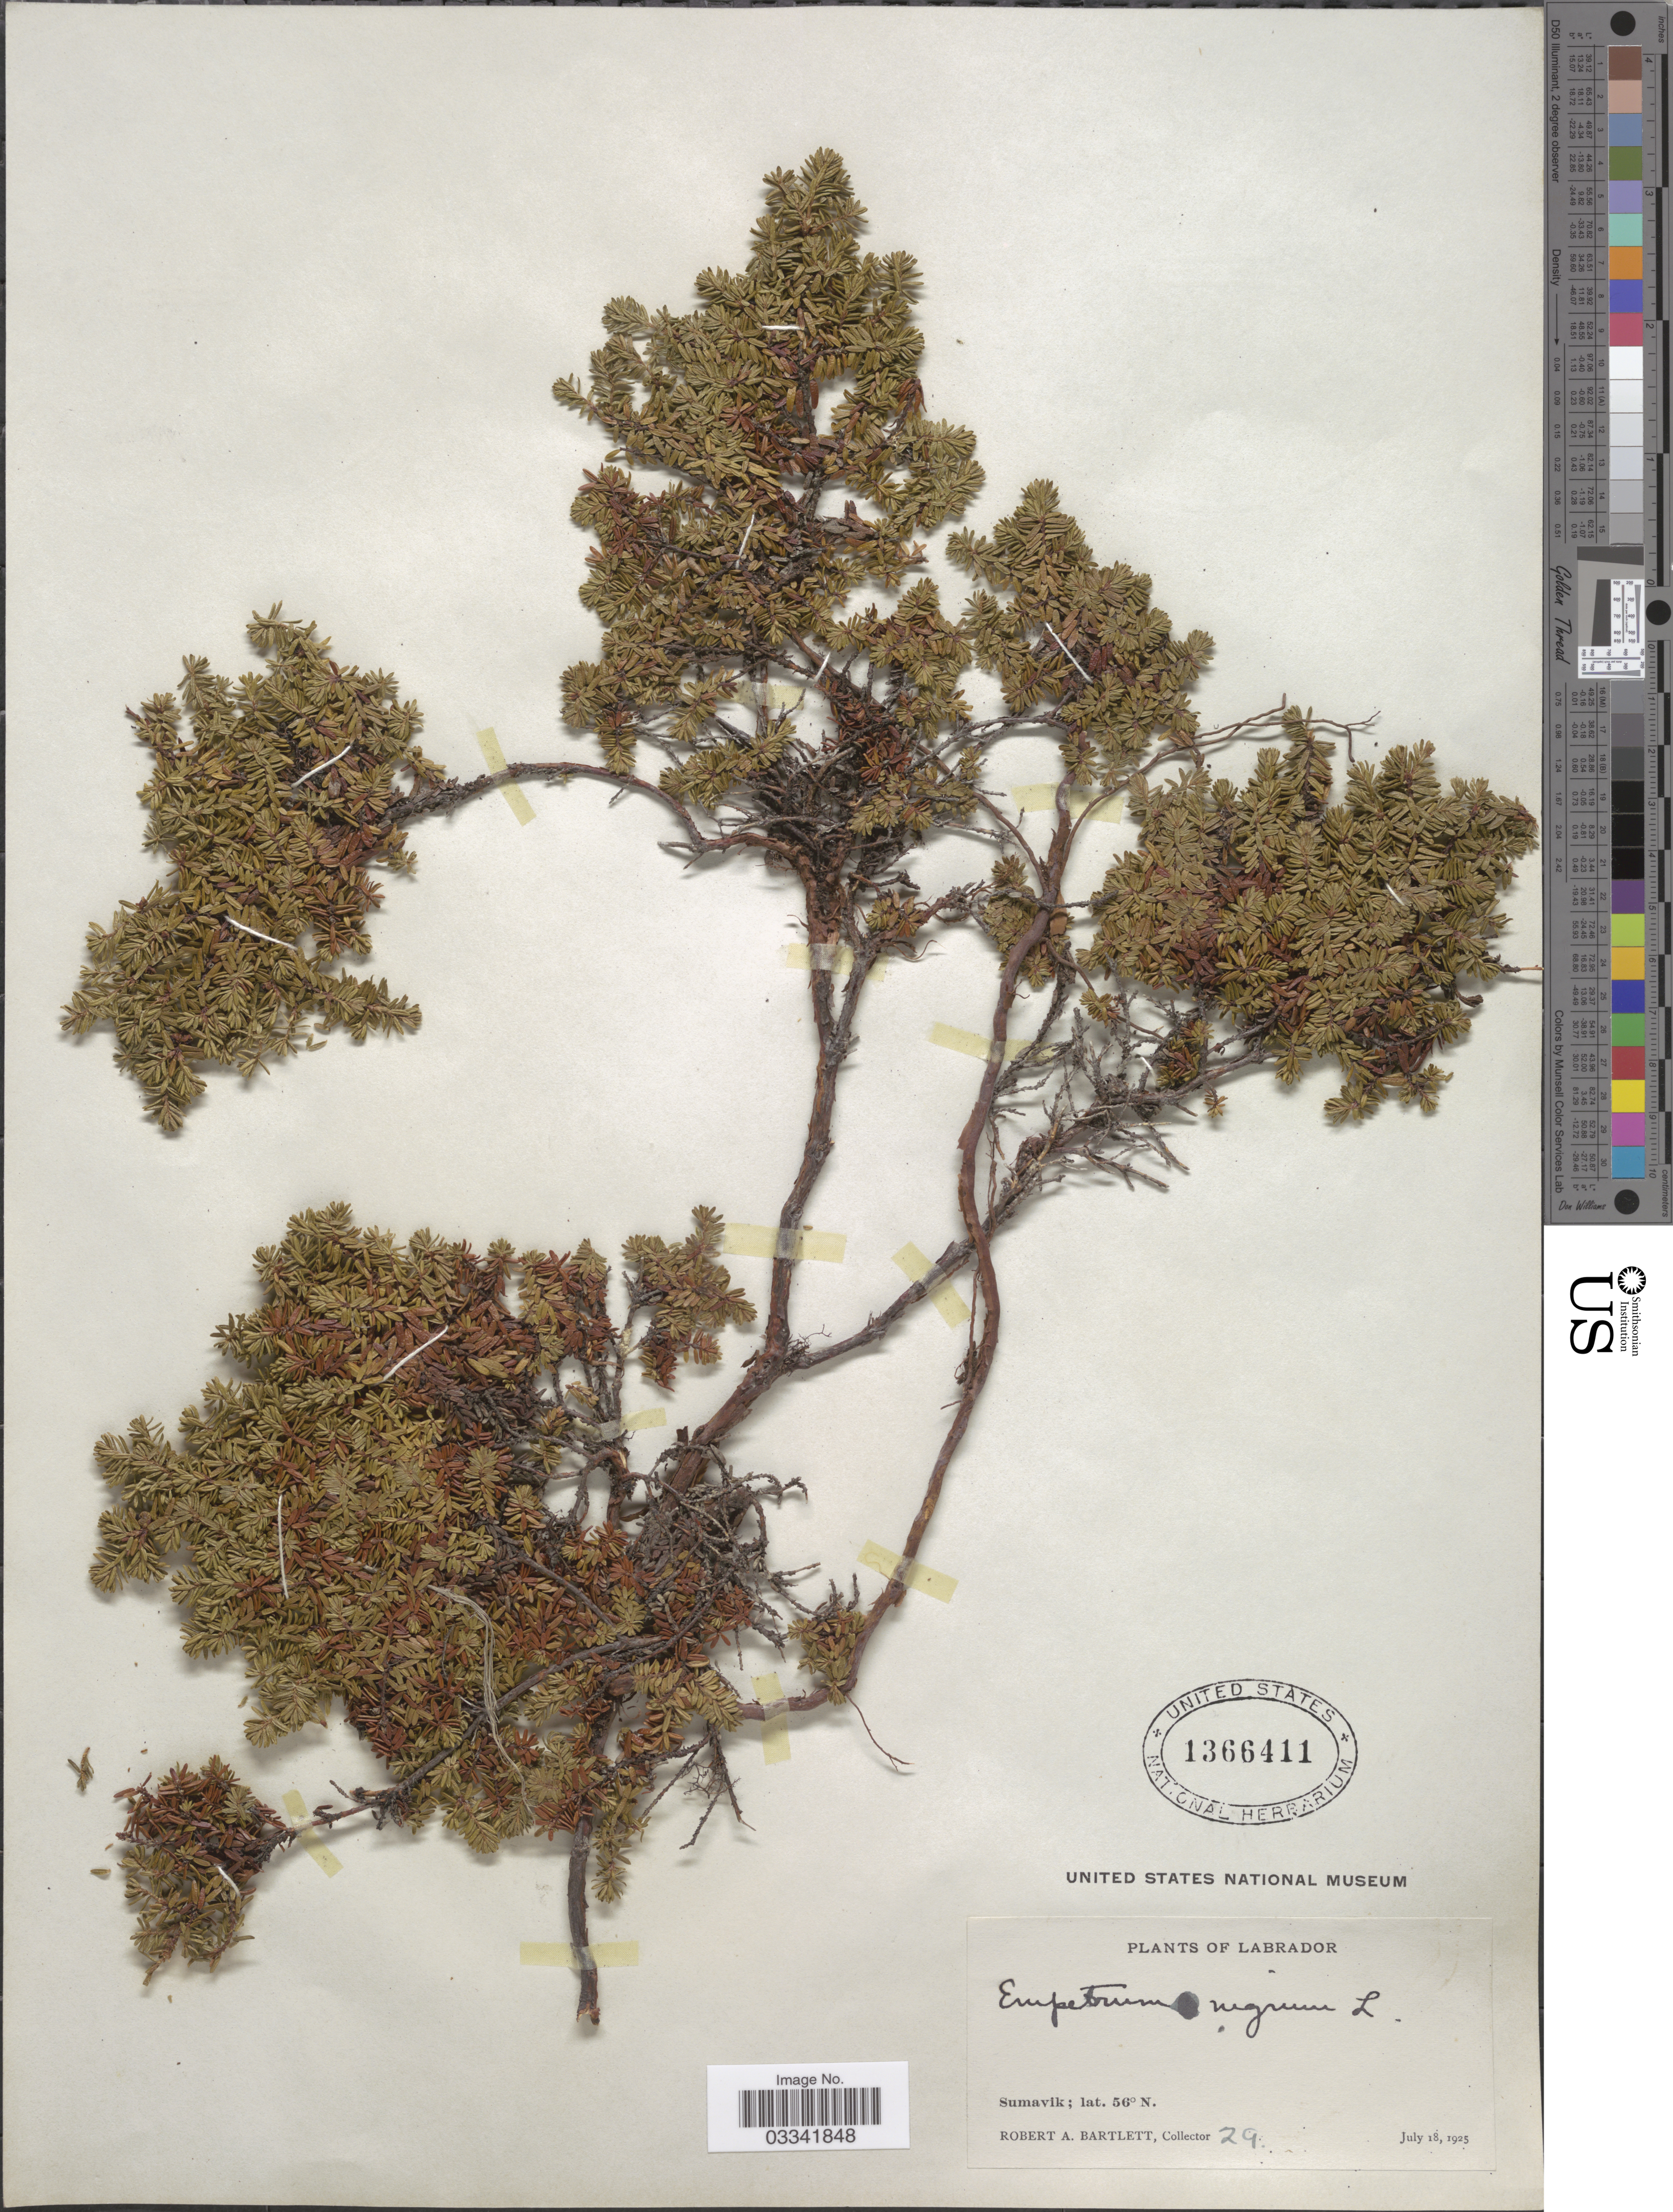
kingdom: Plantae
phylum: Tracheophyta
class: Magnoliopsida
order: Ericales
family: Ericaceae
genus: Empetrum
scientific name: Empetrum nigrum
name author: L.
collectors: R. A. Bartlett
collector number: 29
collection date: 1925-07-18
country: Canada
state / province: Newfoundland and Labrador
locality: Labrador, Sumavik.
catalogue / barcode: US 1366411